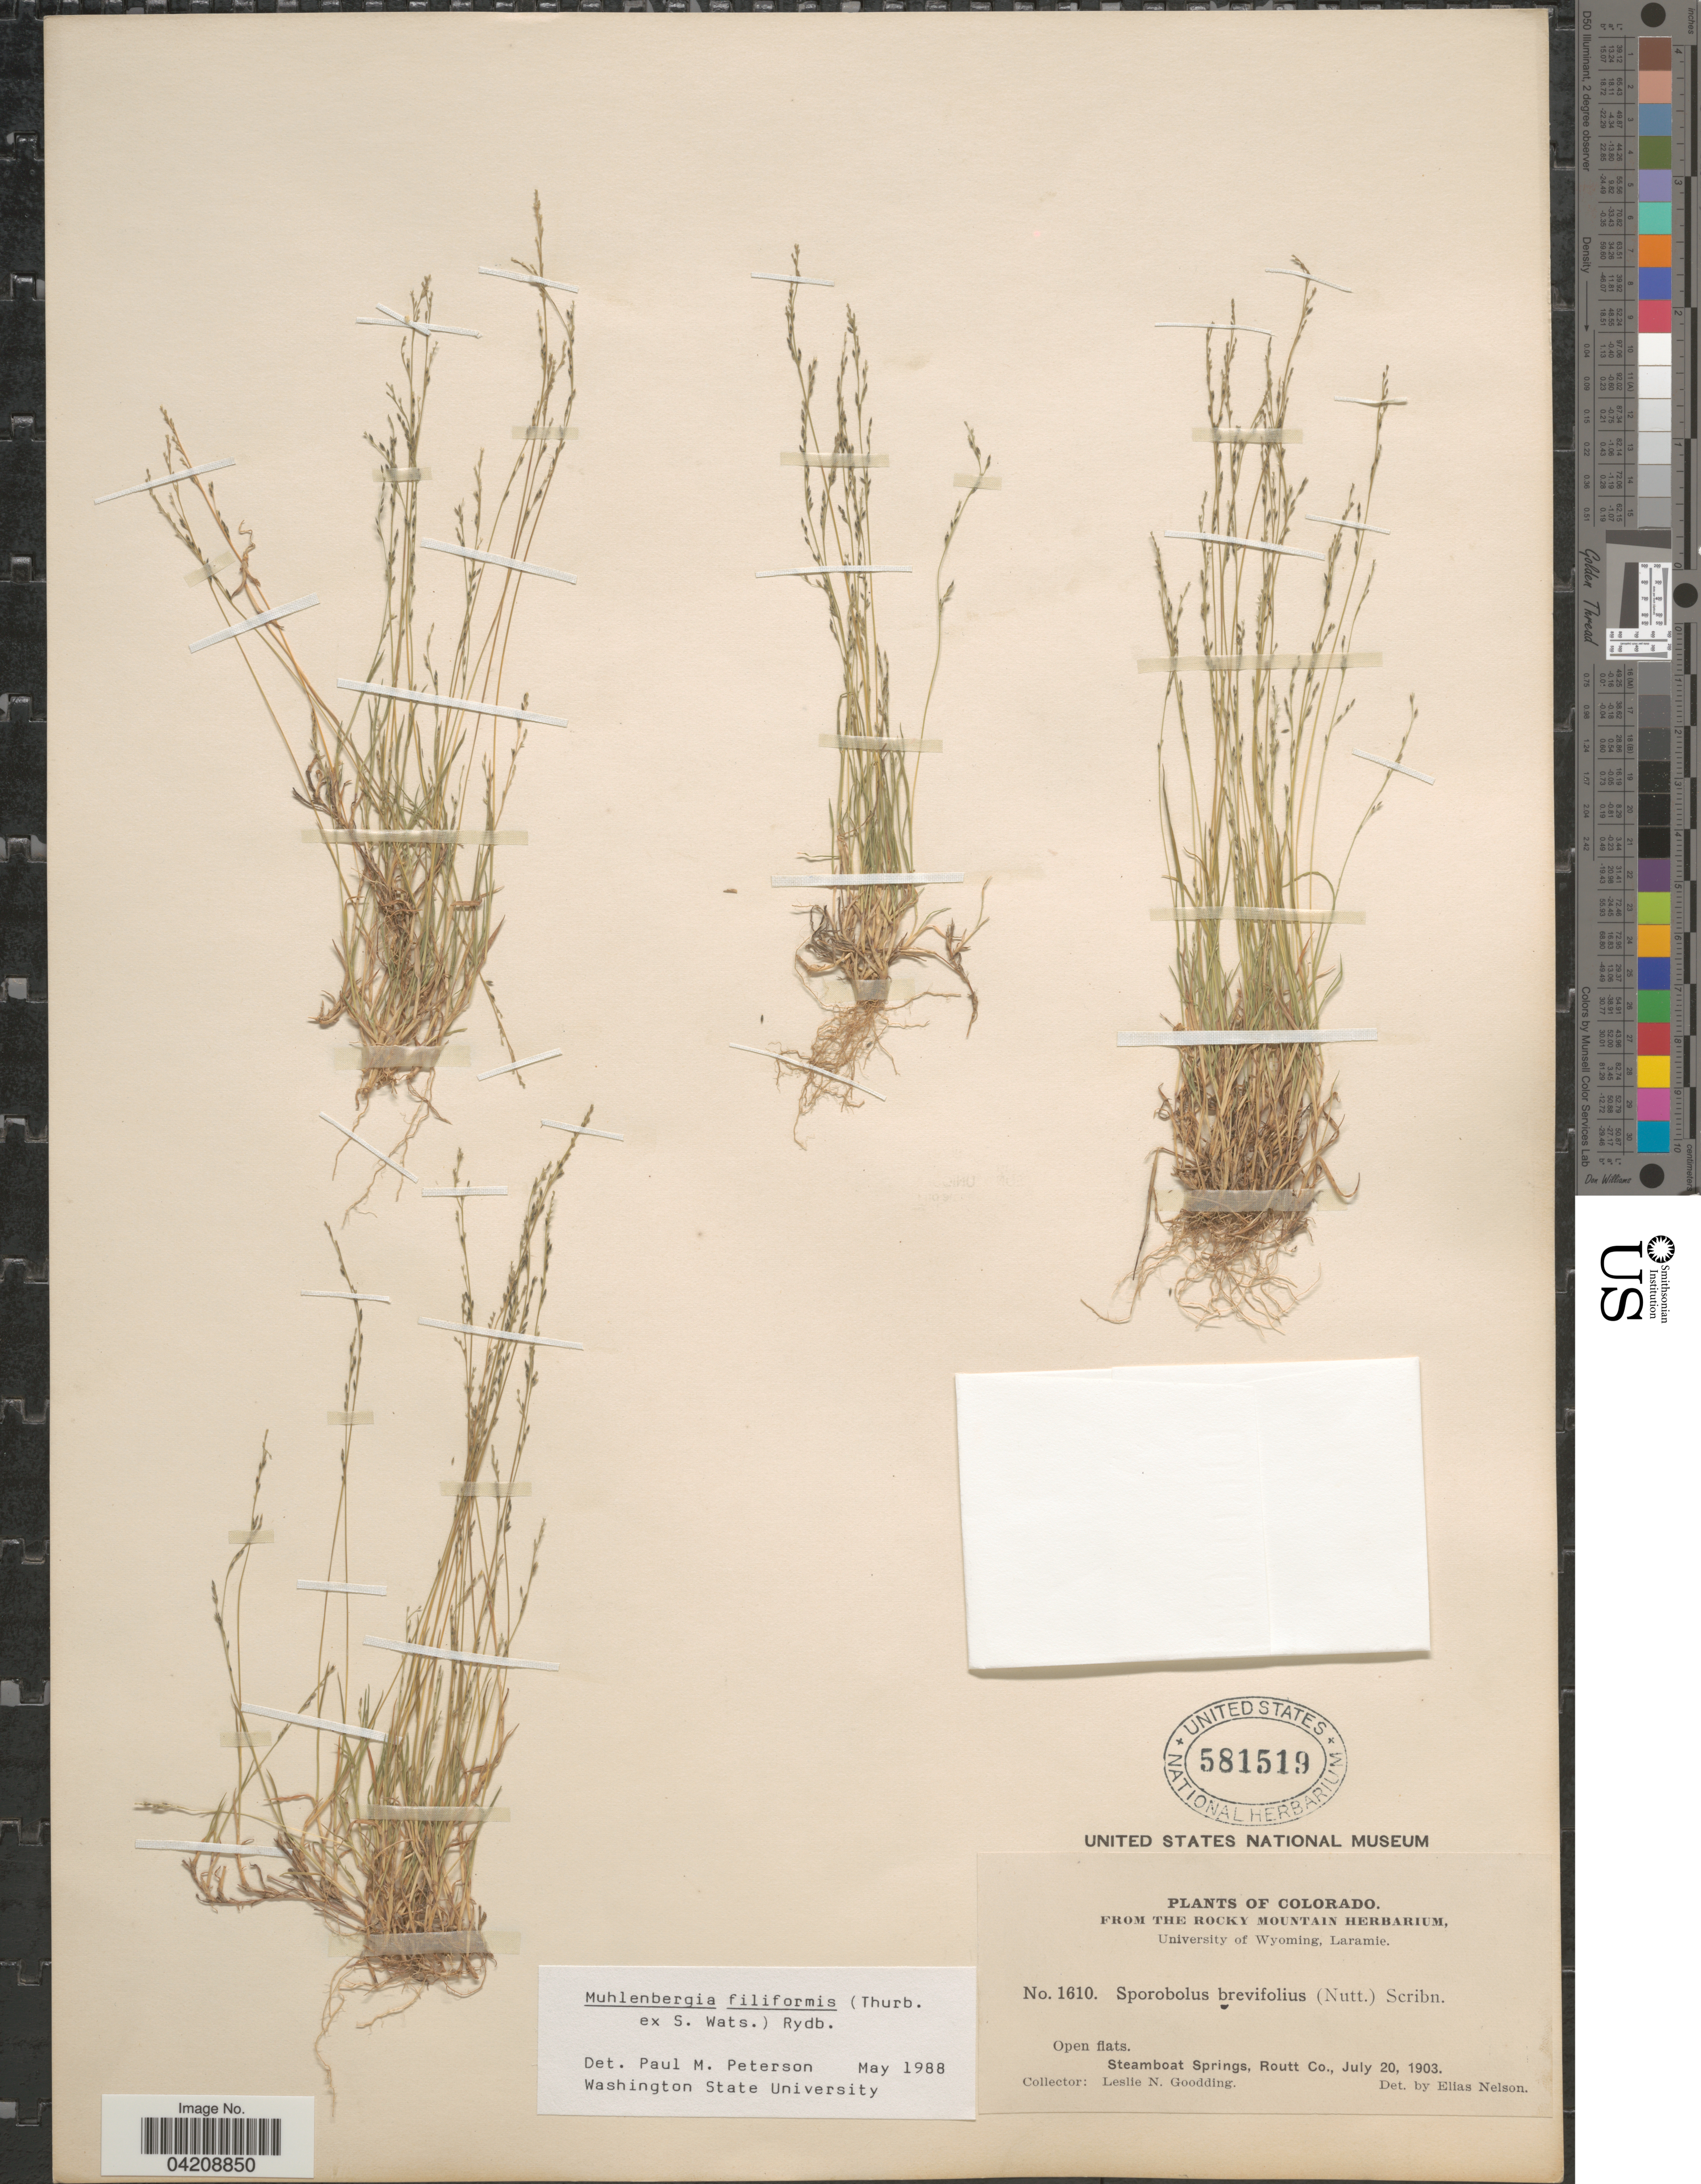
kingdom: Plantae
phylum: Tracheophyta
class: Liliopsida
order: Poales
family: Poaceae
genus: Muhlenbergia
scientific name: Muhlenbergia filiformis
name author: (Thurb. ex S. Watson) Rydb.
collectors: L. N. Goodding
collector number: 1610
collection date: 1903-07-20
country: United States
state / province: Colorado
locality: Steamboat Springs, Routt Co.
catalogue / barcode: US 581519